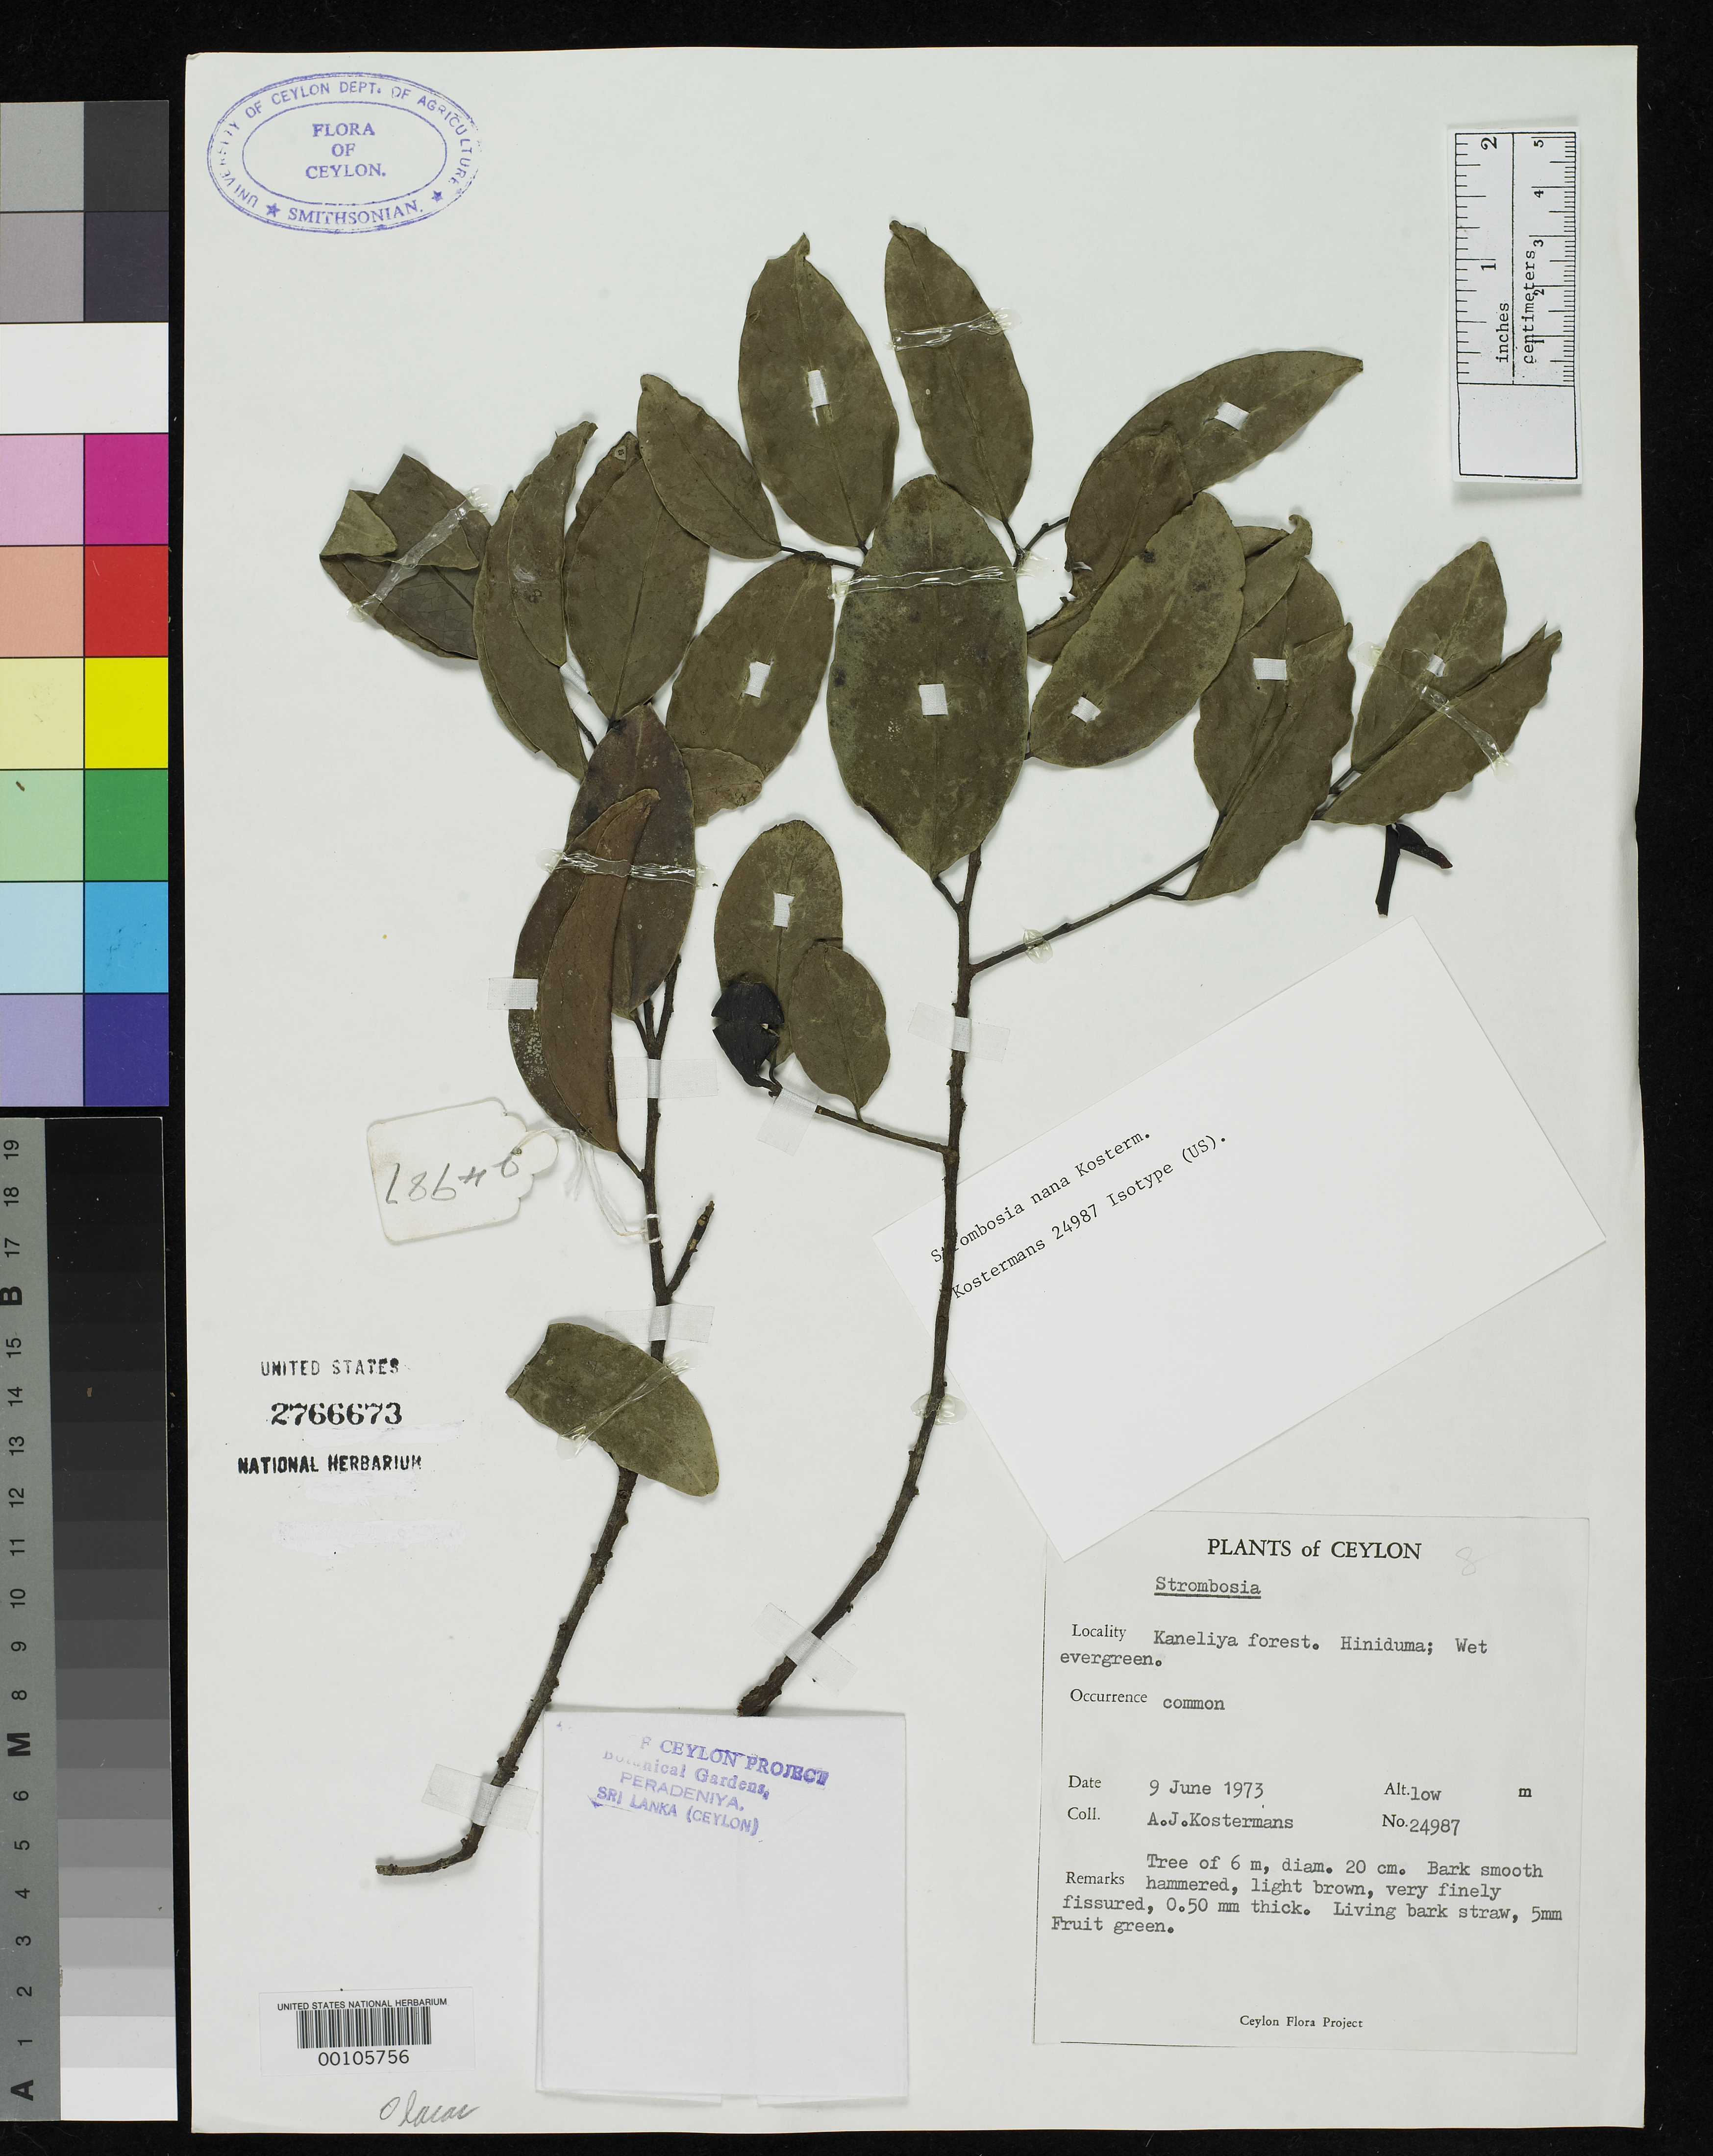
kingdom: Plantae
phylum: Tracheophyta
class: Magnoliopsida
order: Santalales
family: Strombosiaceae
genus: Strombosia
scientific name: Strombosia nana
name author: Kosterm.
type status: Isotype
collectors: A. J. G. Kostermans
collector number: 24987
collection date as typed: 09 Jun 1973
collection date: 1973-06-09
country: Sri Lanka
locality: Kanneliya Forest, Hiniduma.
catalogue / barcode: US 2766673